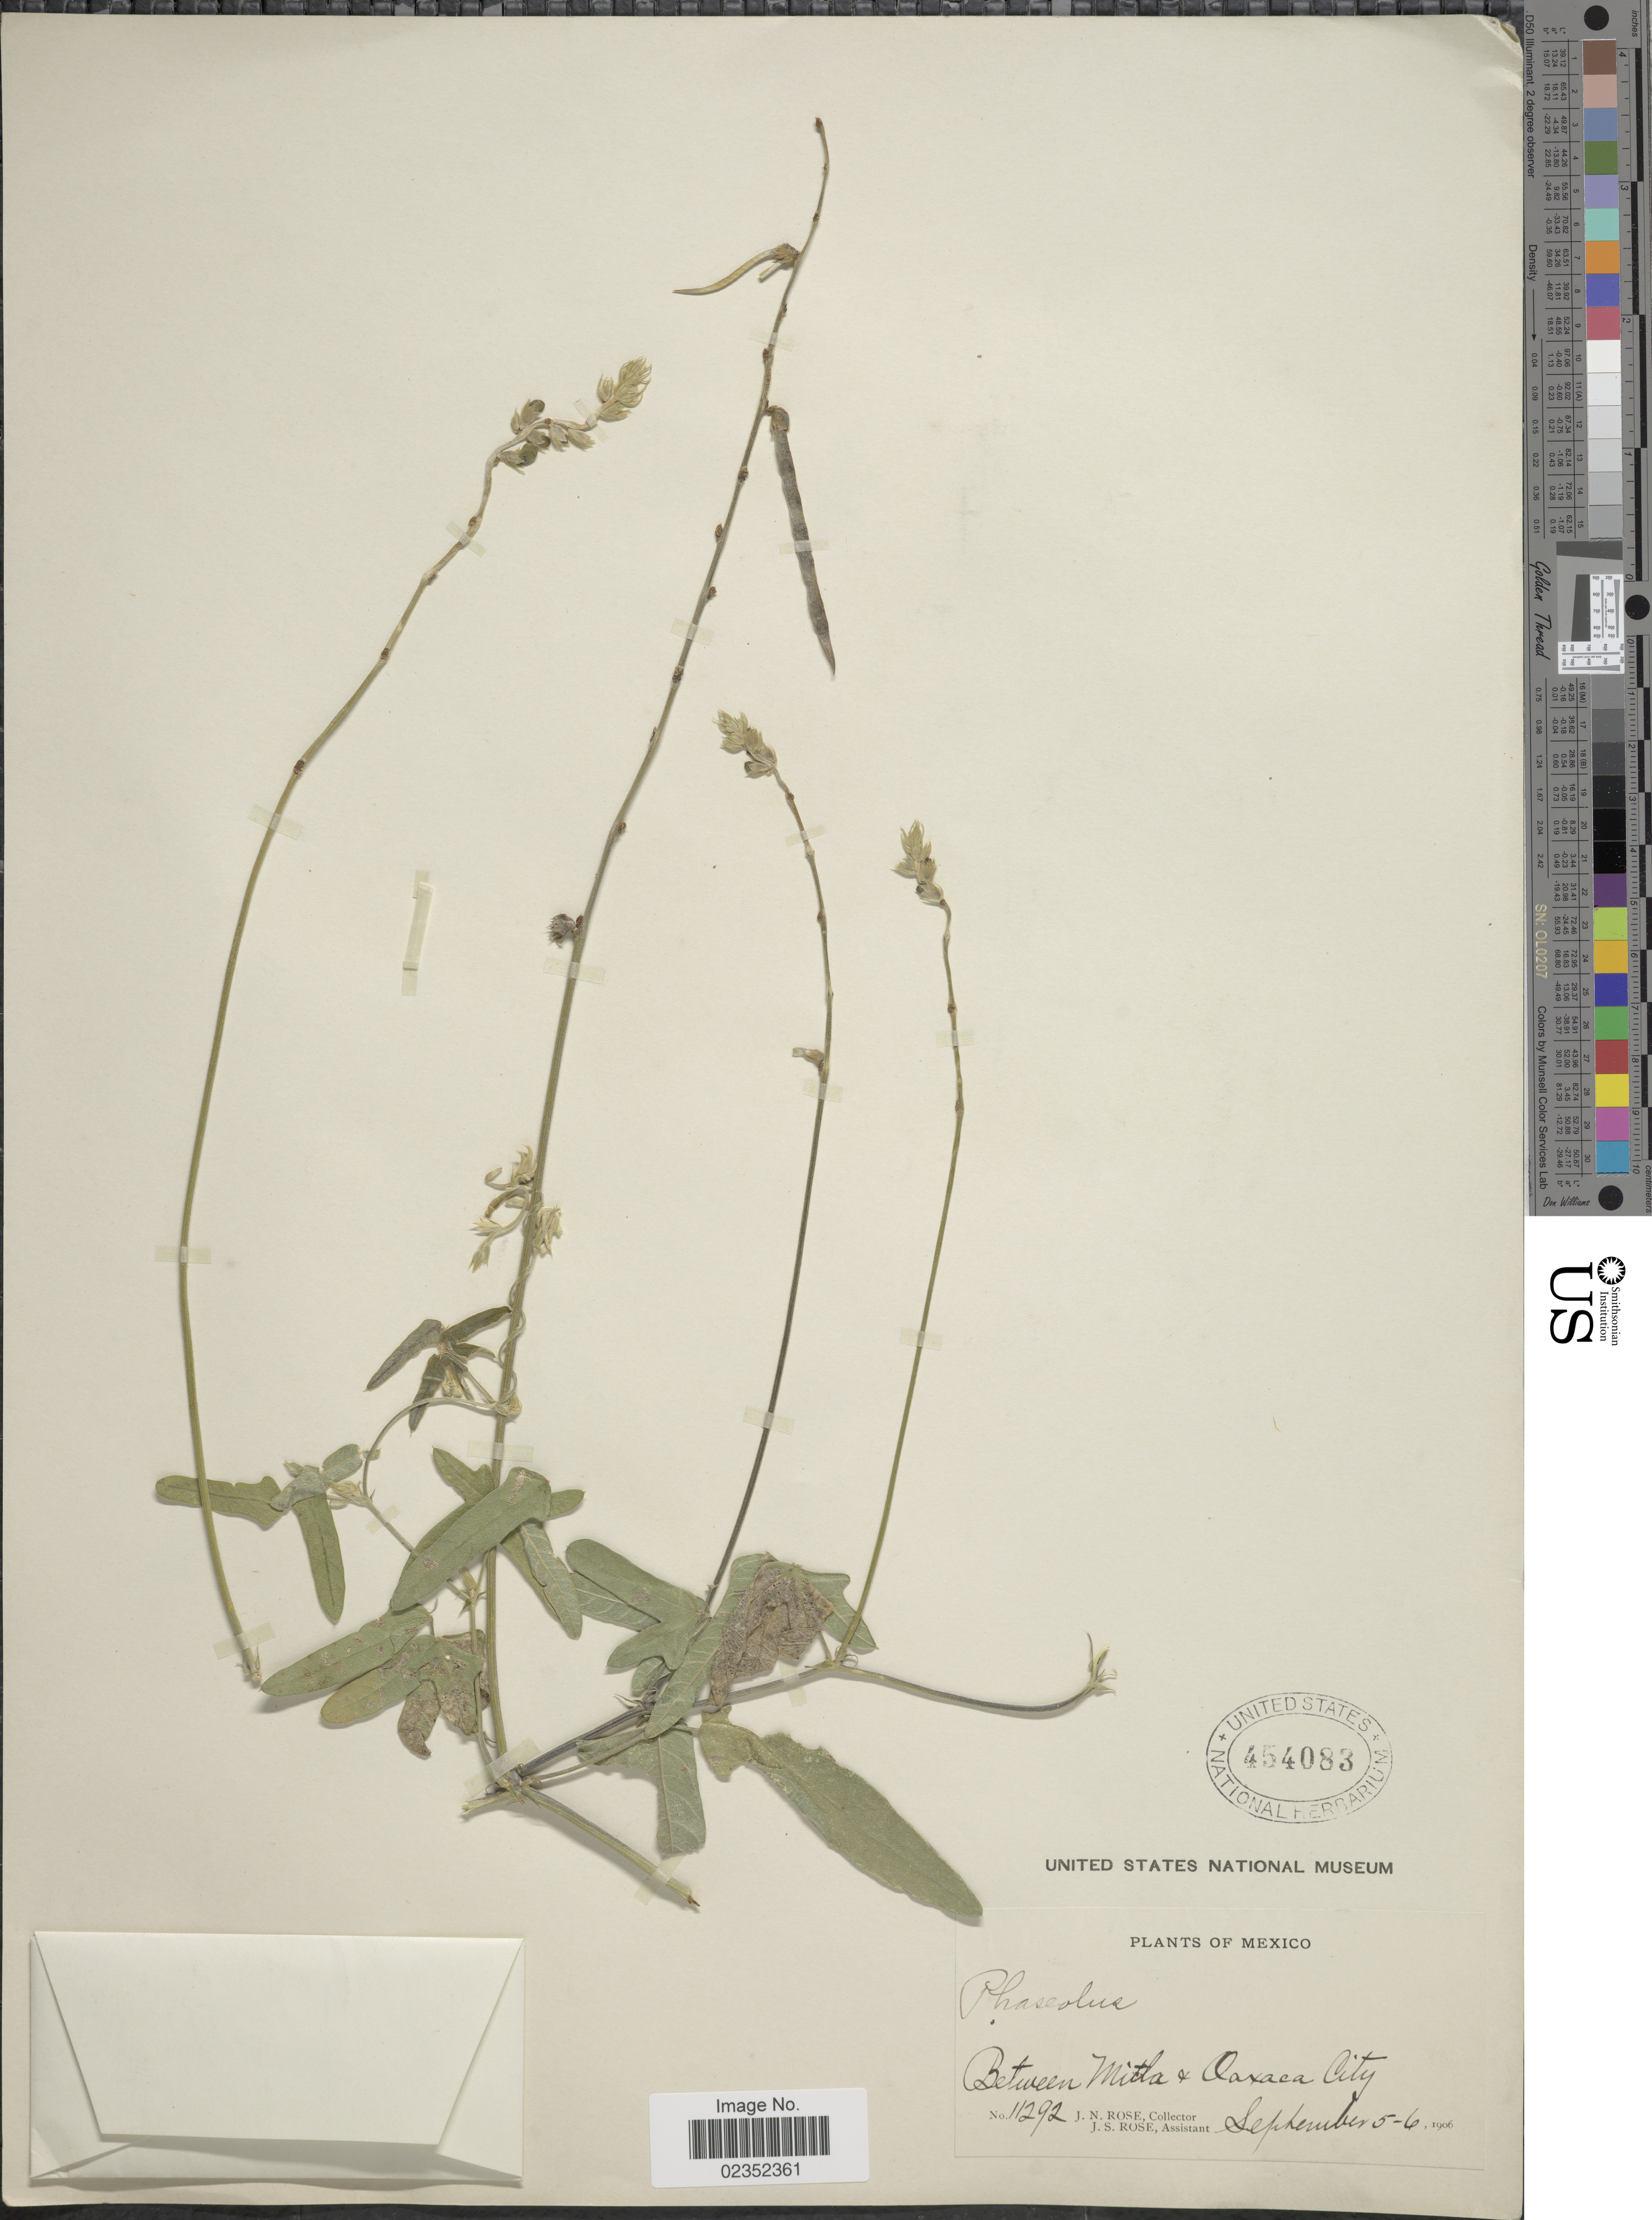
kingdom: Plantae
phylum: Tracheophyta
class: Magnoliopsida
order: Fabales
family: Fabaceae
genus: Macroptilium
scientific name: Macroptilium atropurpureum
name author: (DC.) Urb.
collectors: J. N. Rose & J. S. Rose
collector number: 11292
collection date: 1906-09-05/1906-09-06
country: Mexico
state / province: Oaxaca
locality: Between Mitla + Oaxaca City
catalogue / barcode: US 454083